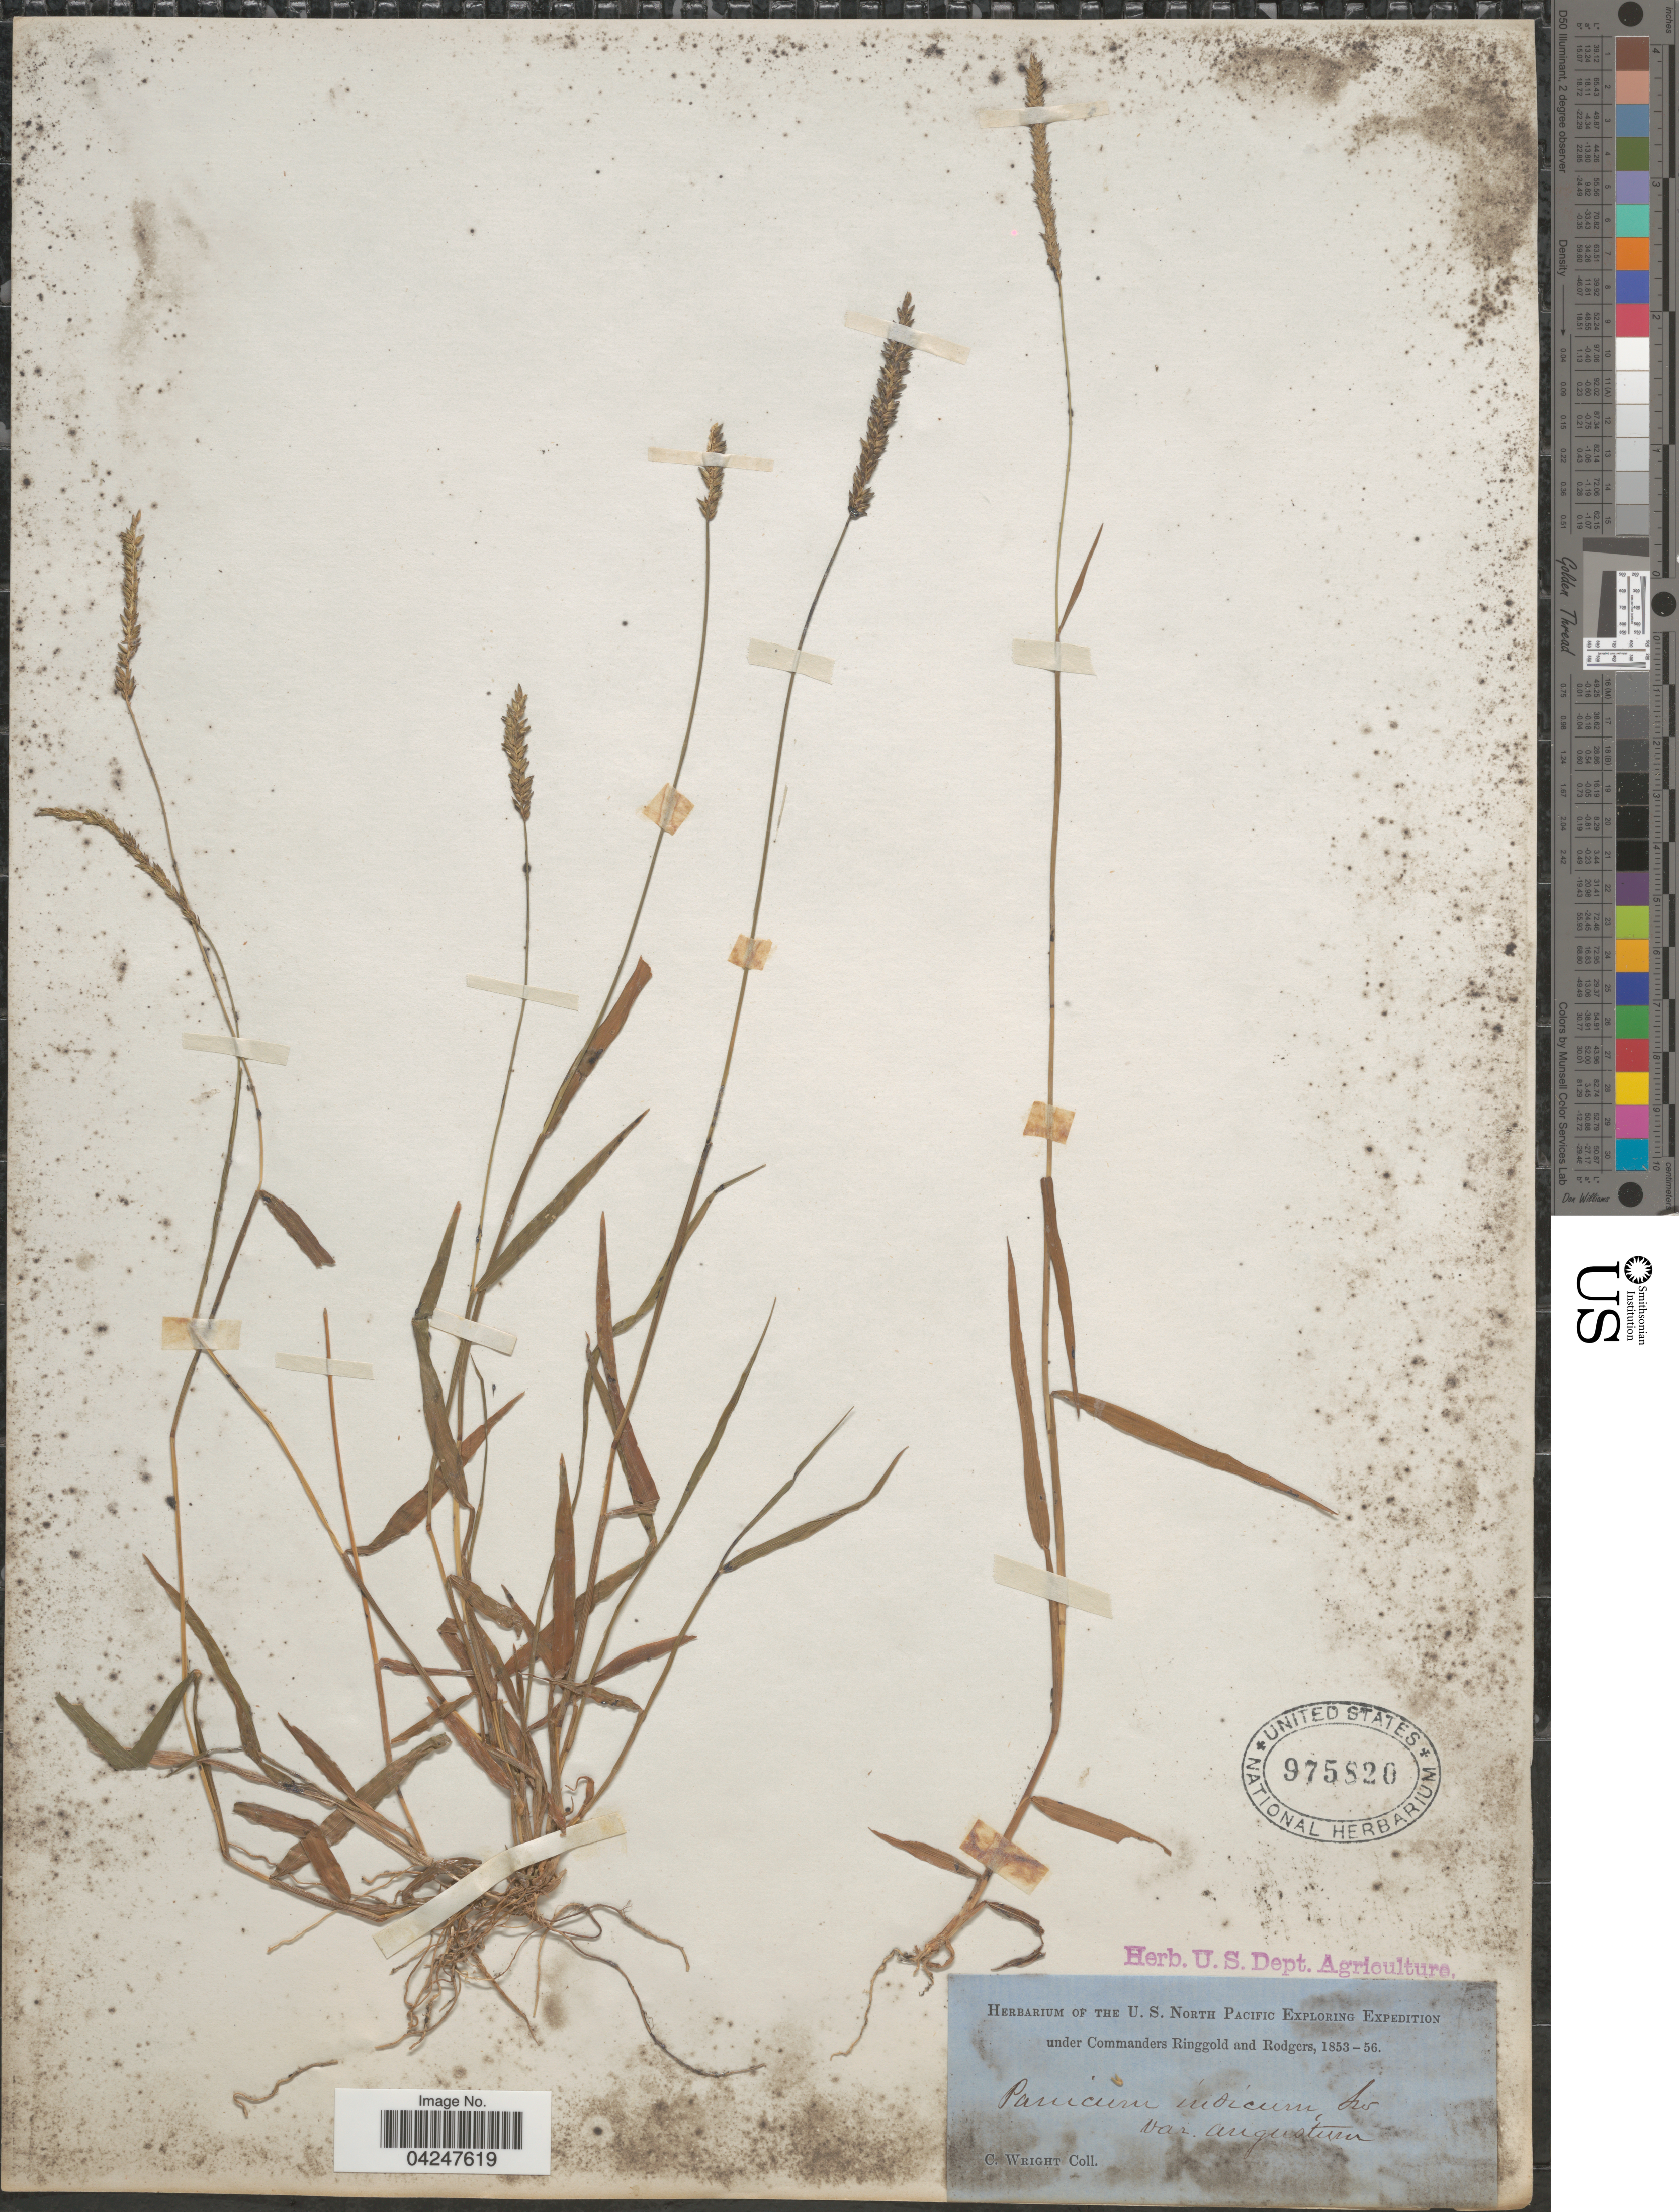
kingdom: Plantae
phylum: Tracheophyta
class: Liliopsida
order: Poales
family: Poaceae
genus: Sacciolepis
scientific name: Sacciolepis indica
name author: (L.) Chase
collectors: C. Wright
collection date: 1853/1856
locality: The U.S. North Pacific Exploring Expedition.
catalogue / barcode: US 975820